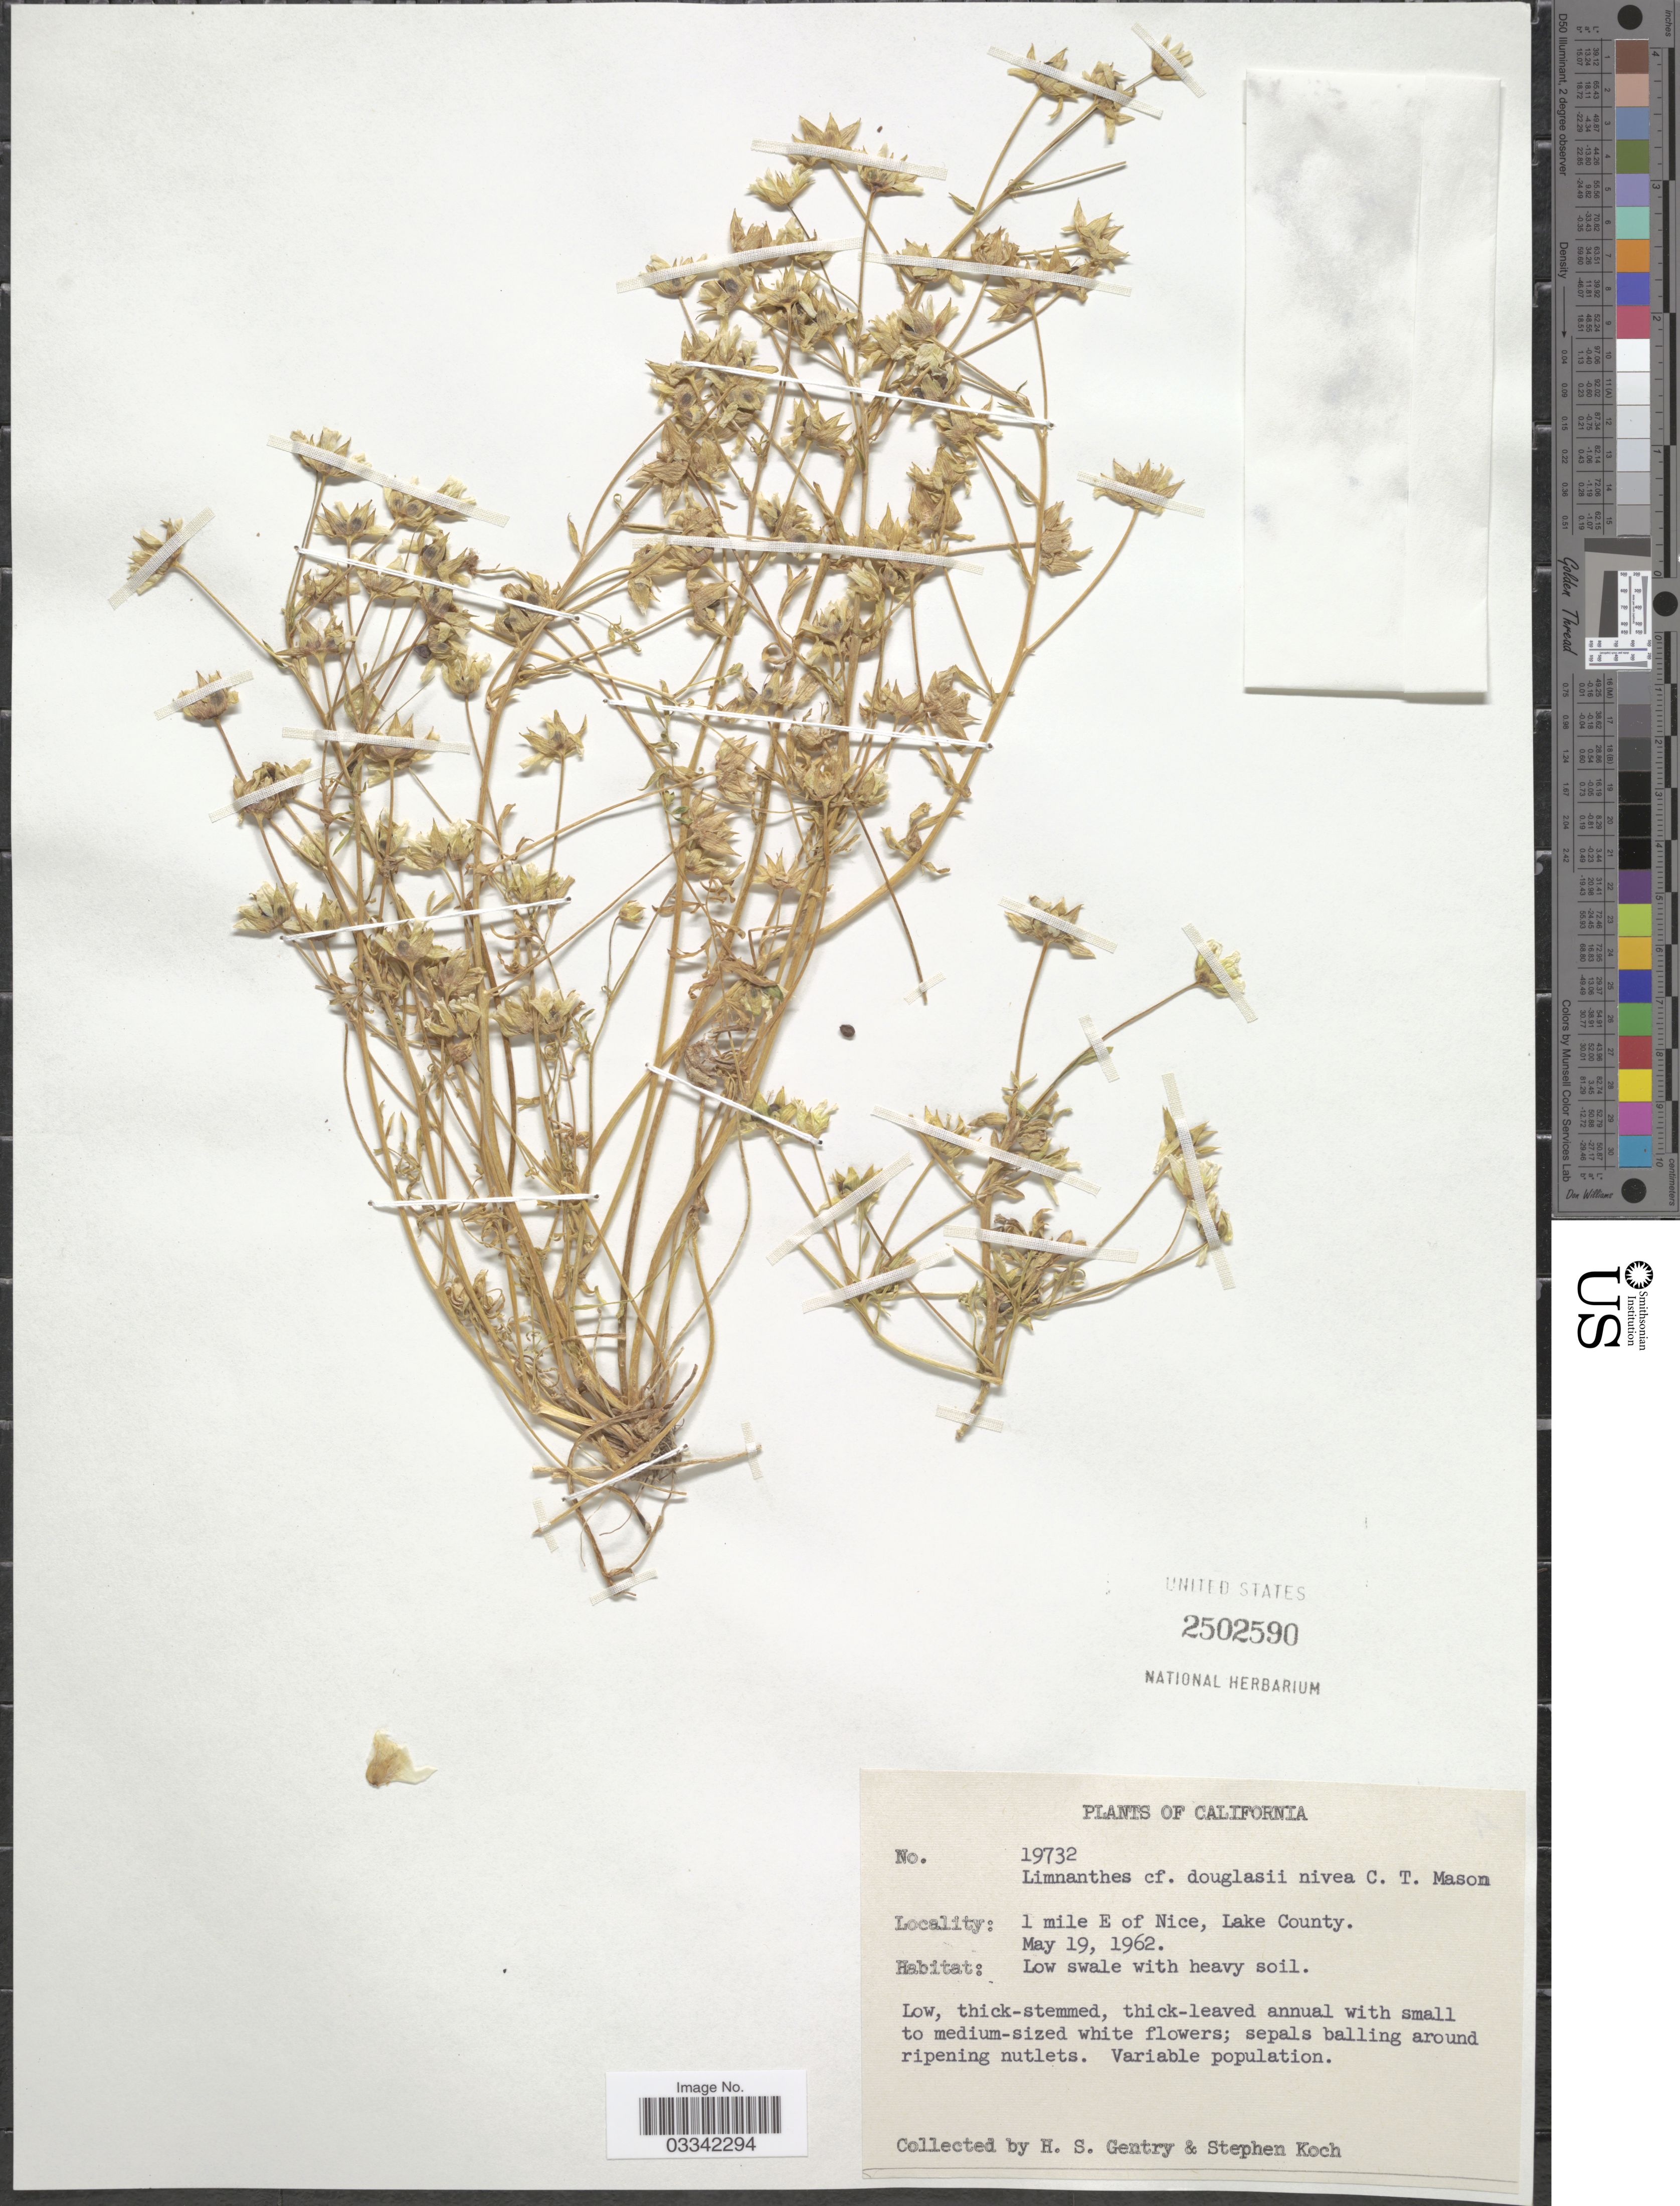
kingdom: Plantae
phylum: Tracheophyta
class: Magnoliopsida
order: Brassicales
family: Limnanthaceae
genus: Limnanthes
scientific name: Limnanthes douglasii var. nivea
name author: Mason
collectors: H. S. Gentry & S. D. Koch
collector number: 19732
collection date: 1962-05-19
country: United States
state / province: California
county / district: Lake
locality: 1 mile E of Nice, Lake County.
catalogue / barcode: US 2502590